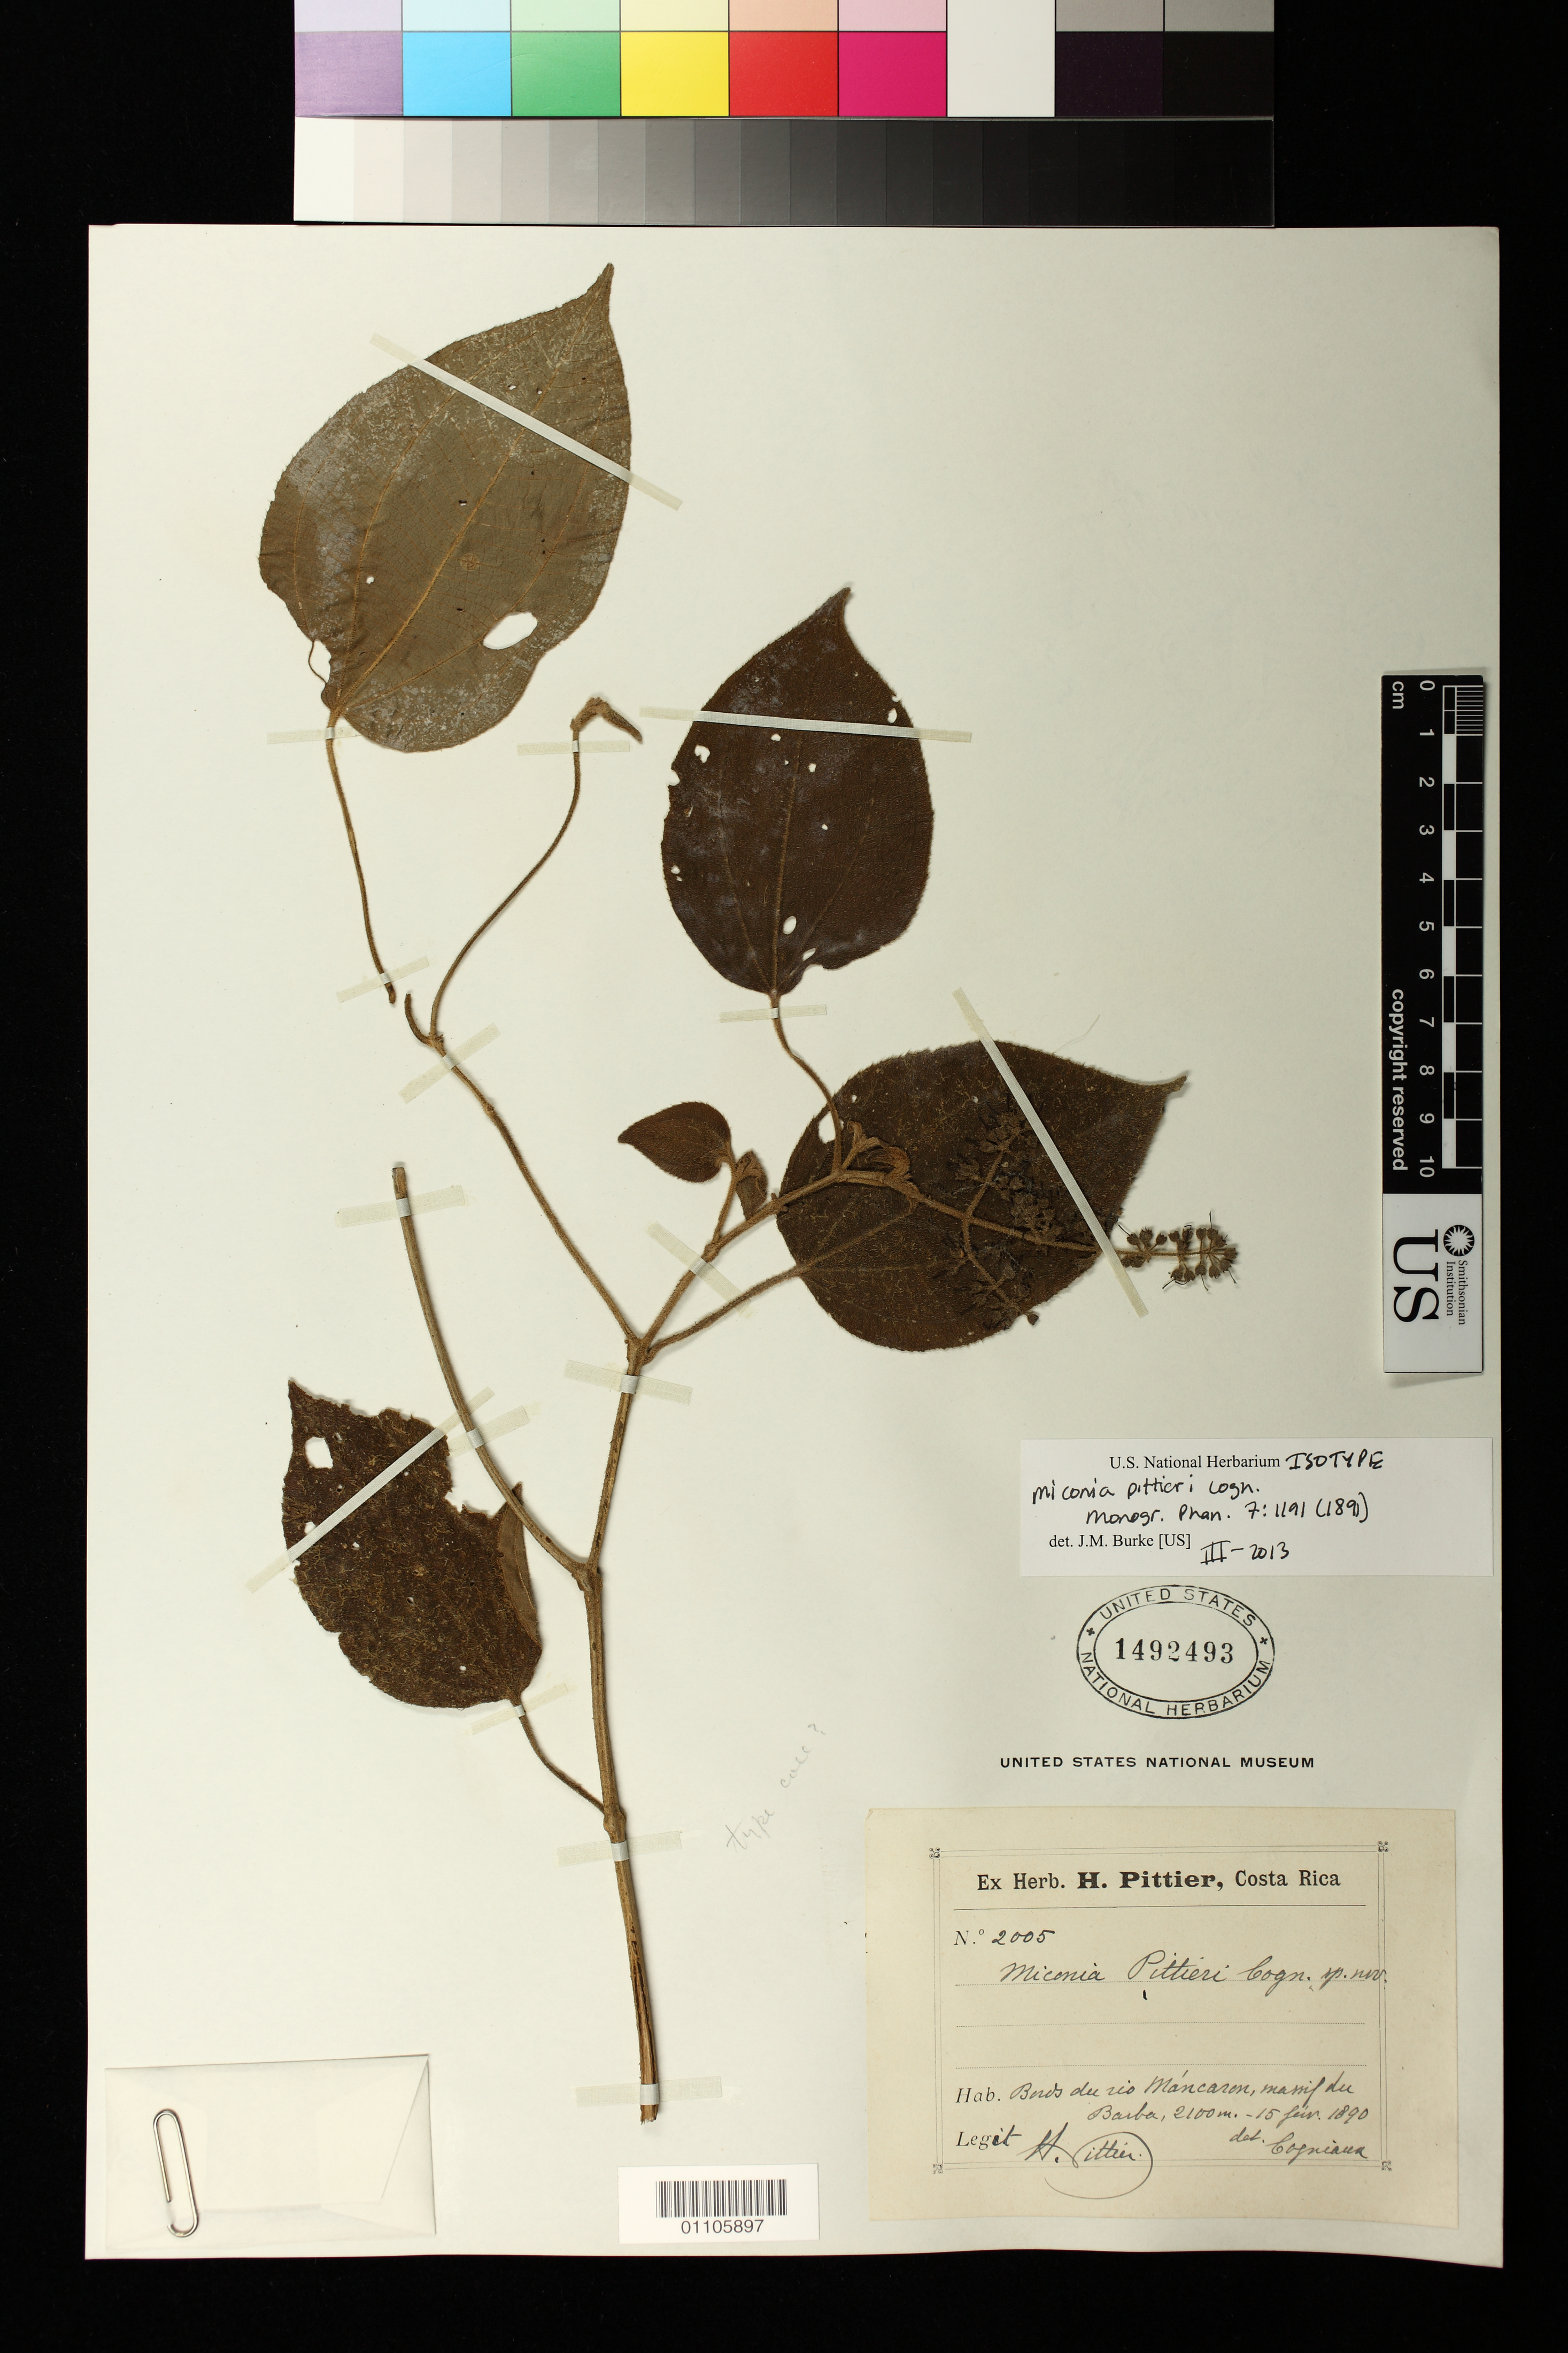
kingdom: Plantae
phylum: Tracheophyta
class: Magnoliopsida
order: Myrtales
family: Melastomataceae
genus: Miconia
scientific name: Miconia pittieri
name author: Cogn. in A. DC.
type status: Isotype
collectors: A. Tonduz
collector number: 2005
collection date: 1890-02-15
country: Costa Rica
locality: Bords du rio Máncaron, massif du Barba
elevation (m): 2100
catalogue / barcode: US 1492493